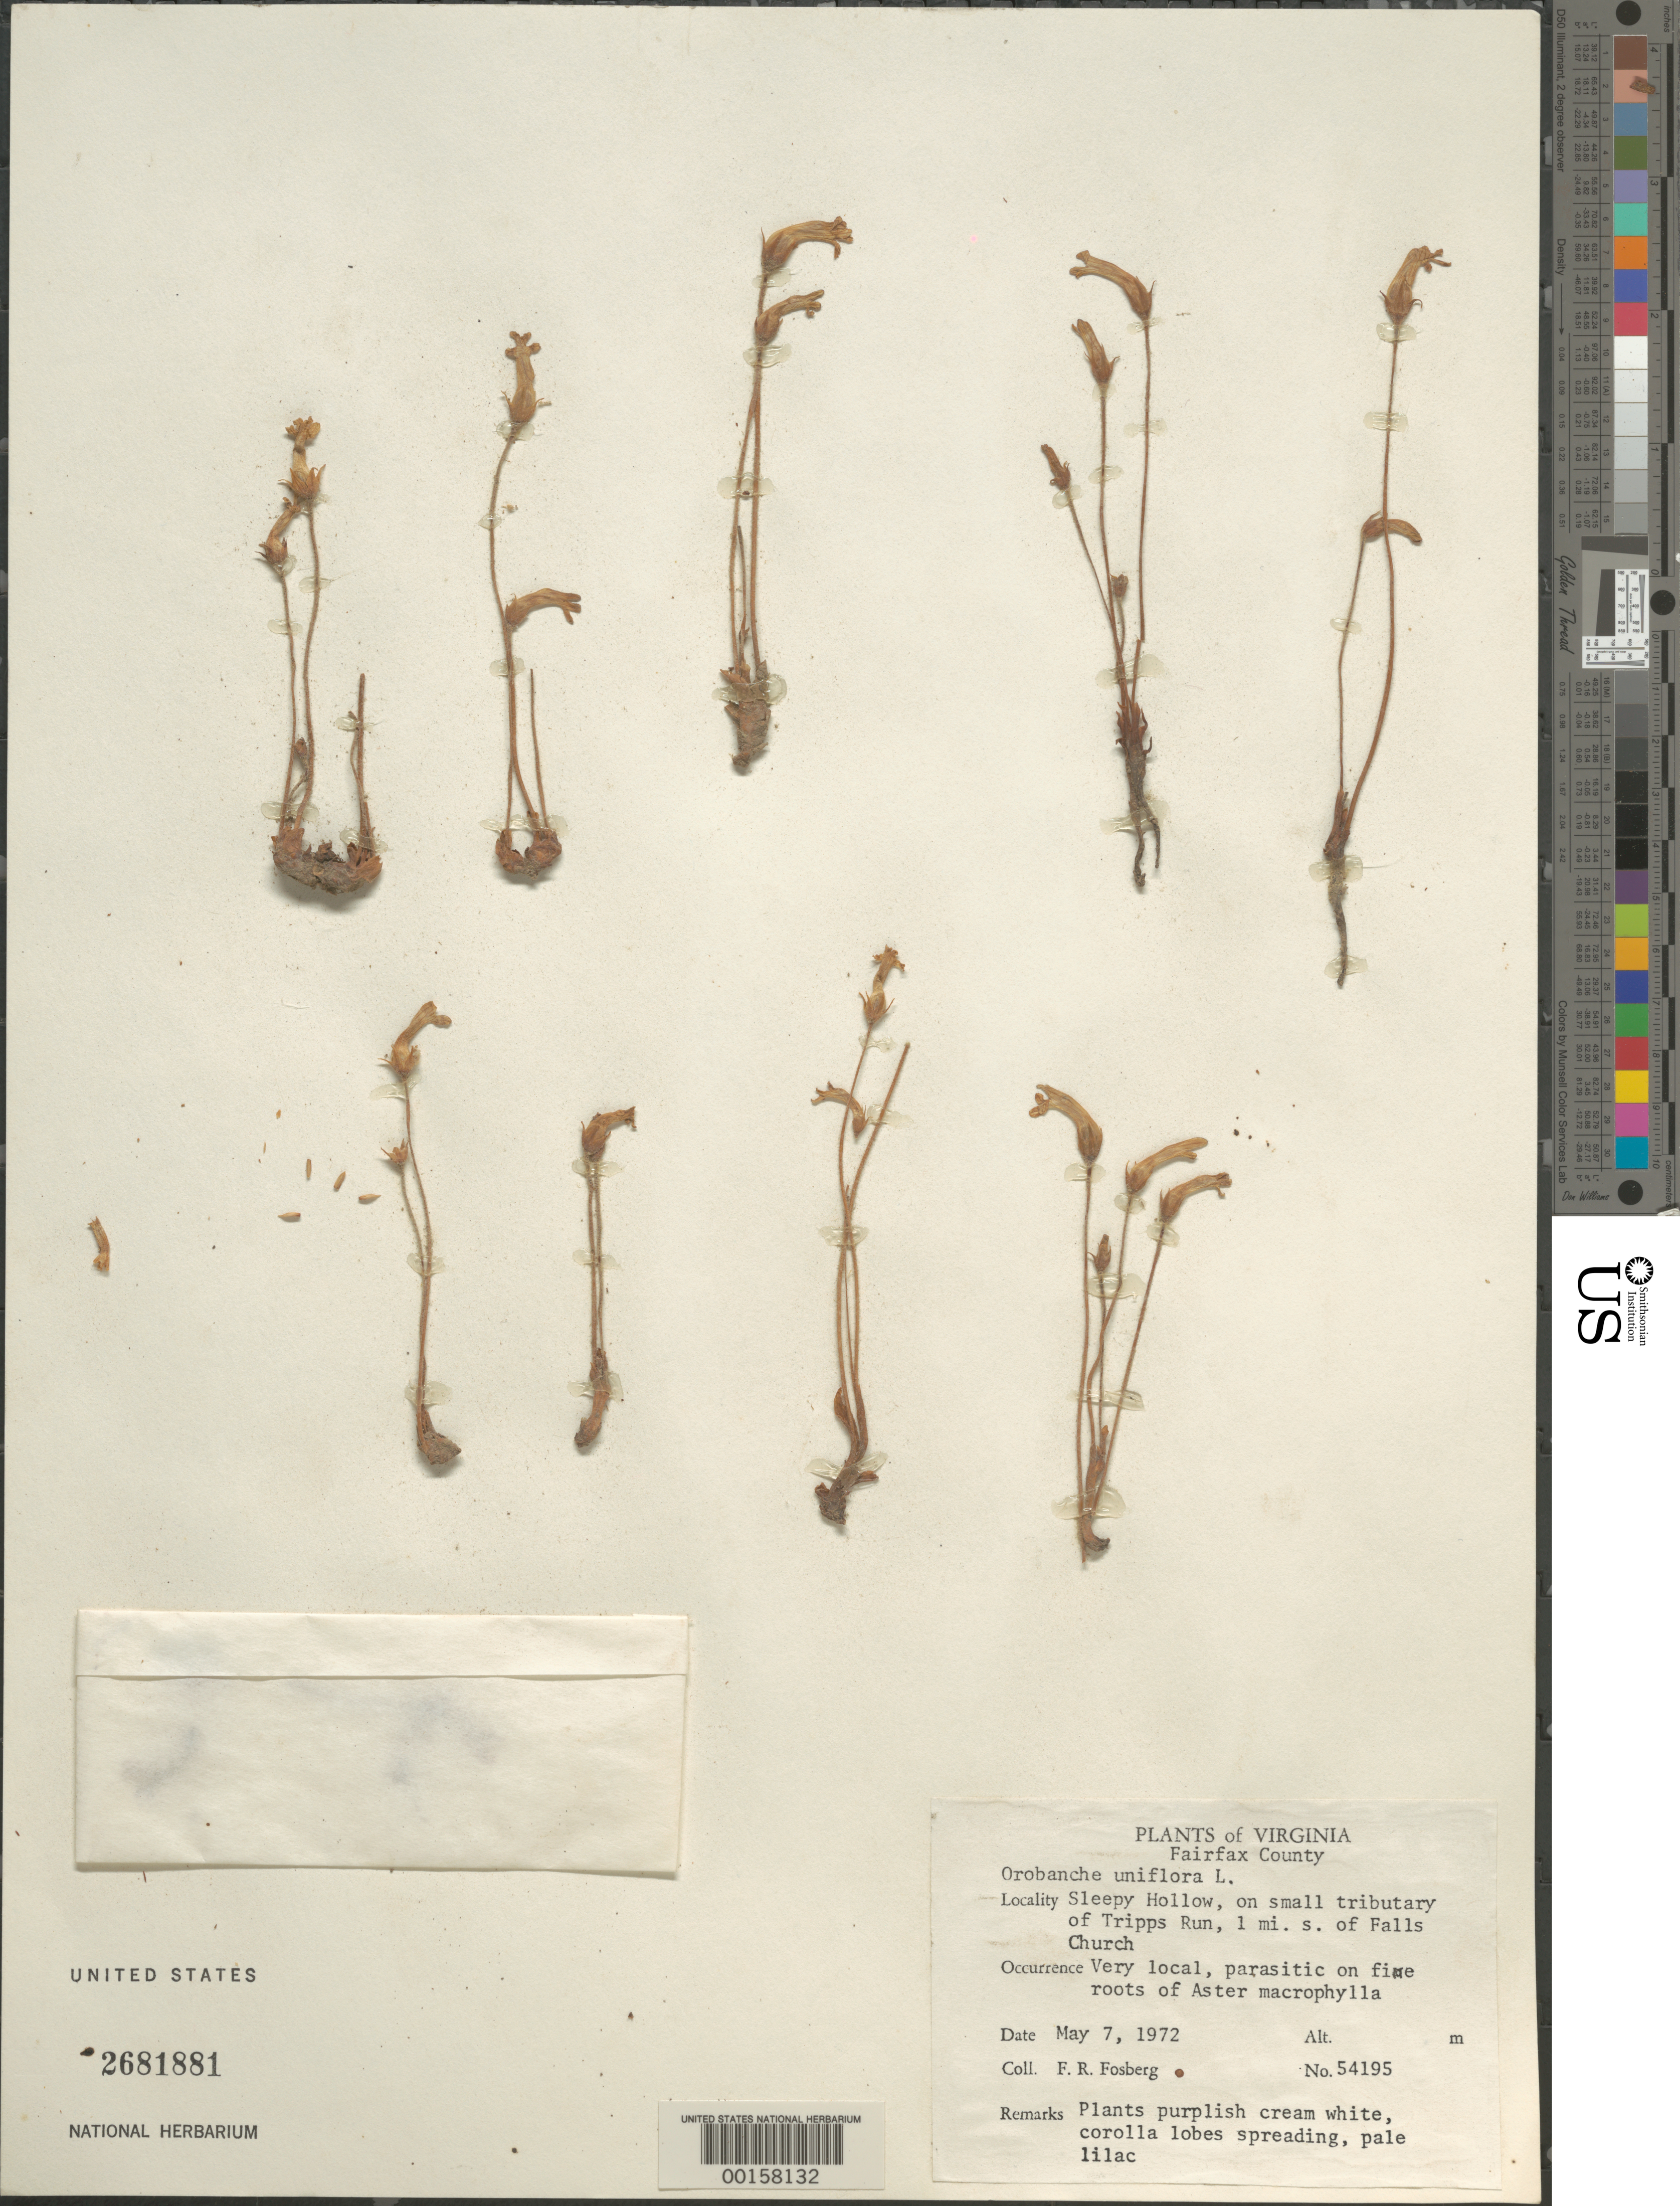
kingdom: Plantae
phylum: Tracheophyta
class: Magnoliopsida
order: Lamiales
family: Orobanchaceae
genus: Orobanche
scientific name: Orobanche uniflora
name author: L.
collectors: F. R. Fosberg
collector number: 54195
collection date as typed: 07 May 1972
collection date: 1972-05-07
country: United States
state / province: Virginia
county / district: Fairfax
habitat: Parasitic on roots of Aster macrophylla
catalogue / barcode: US 2681881